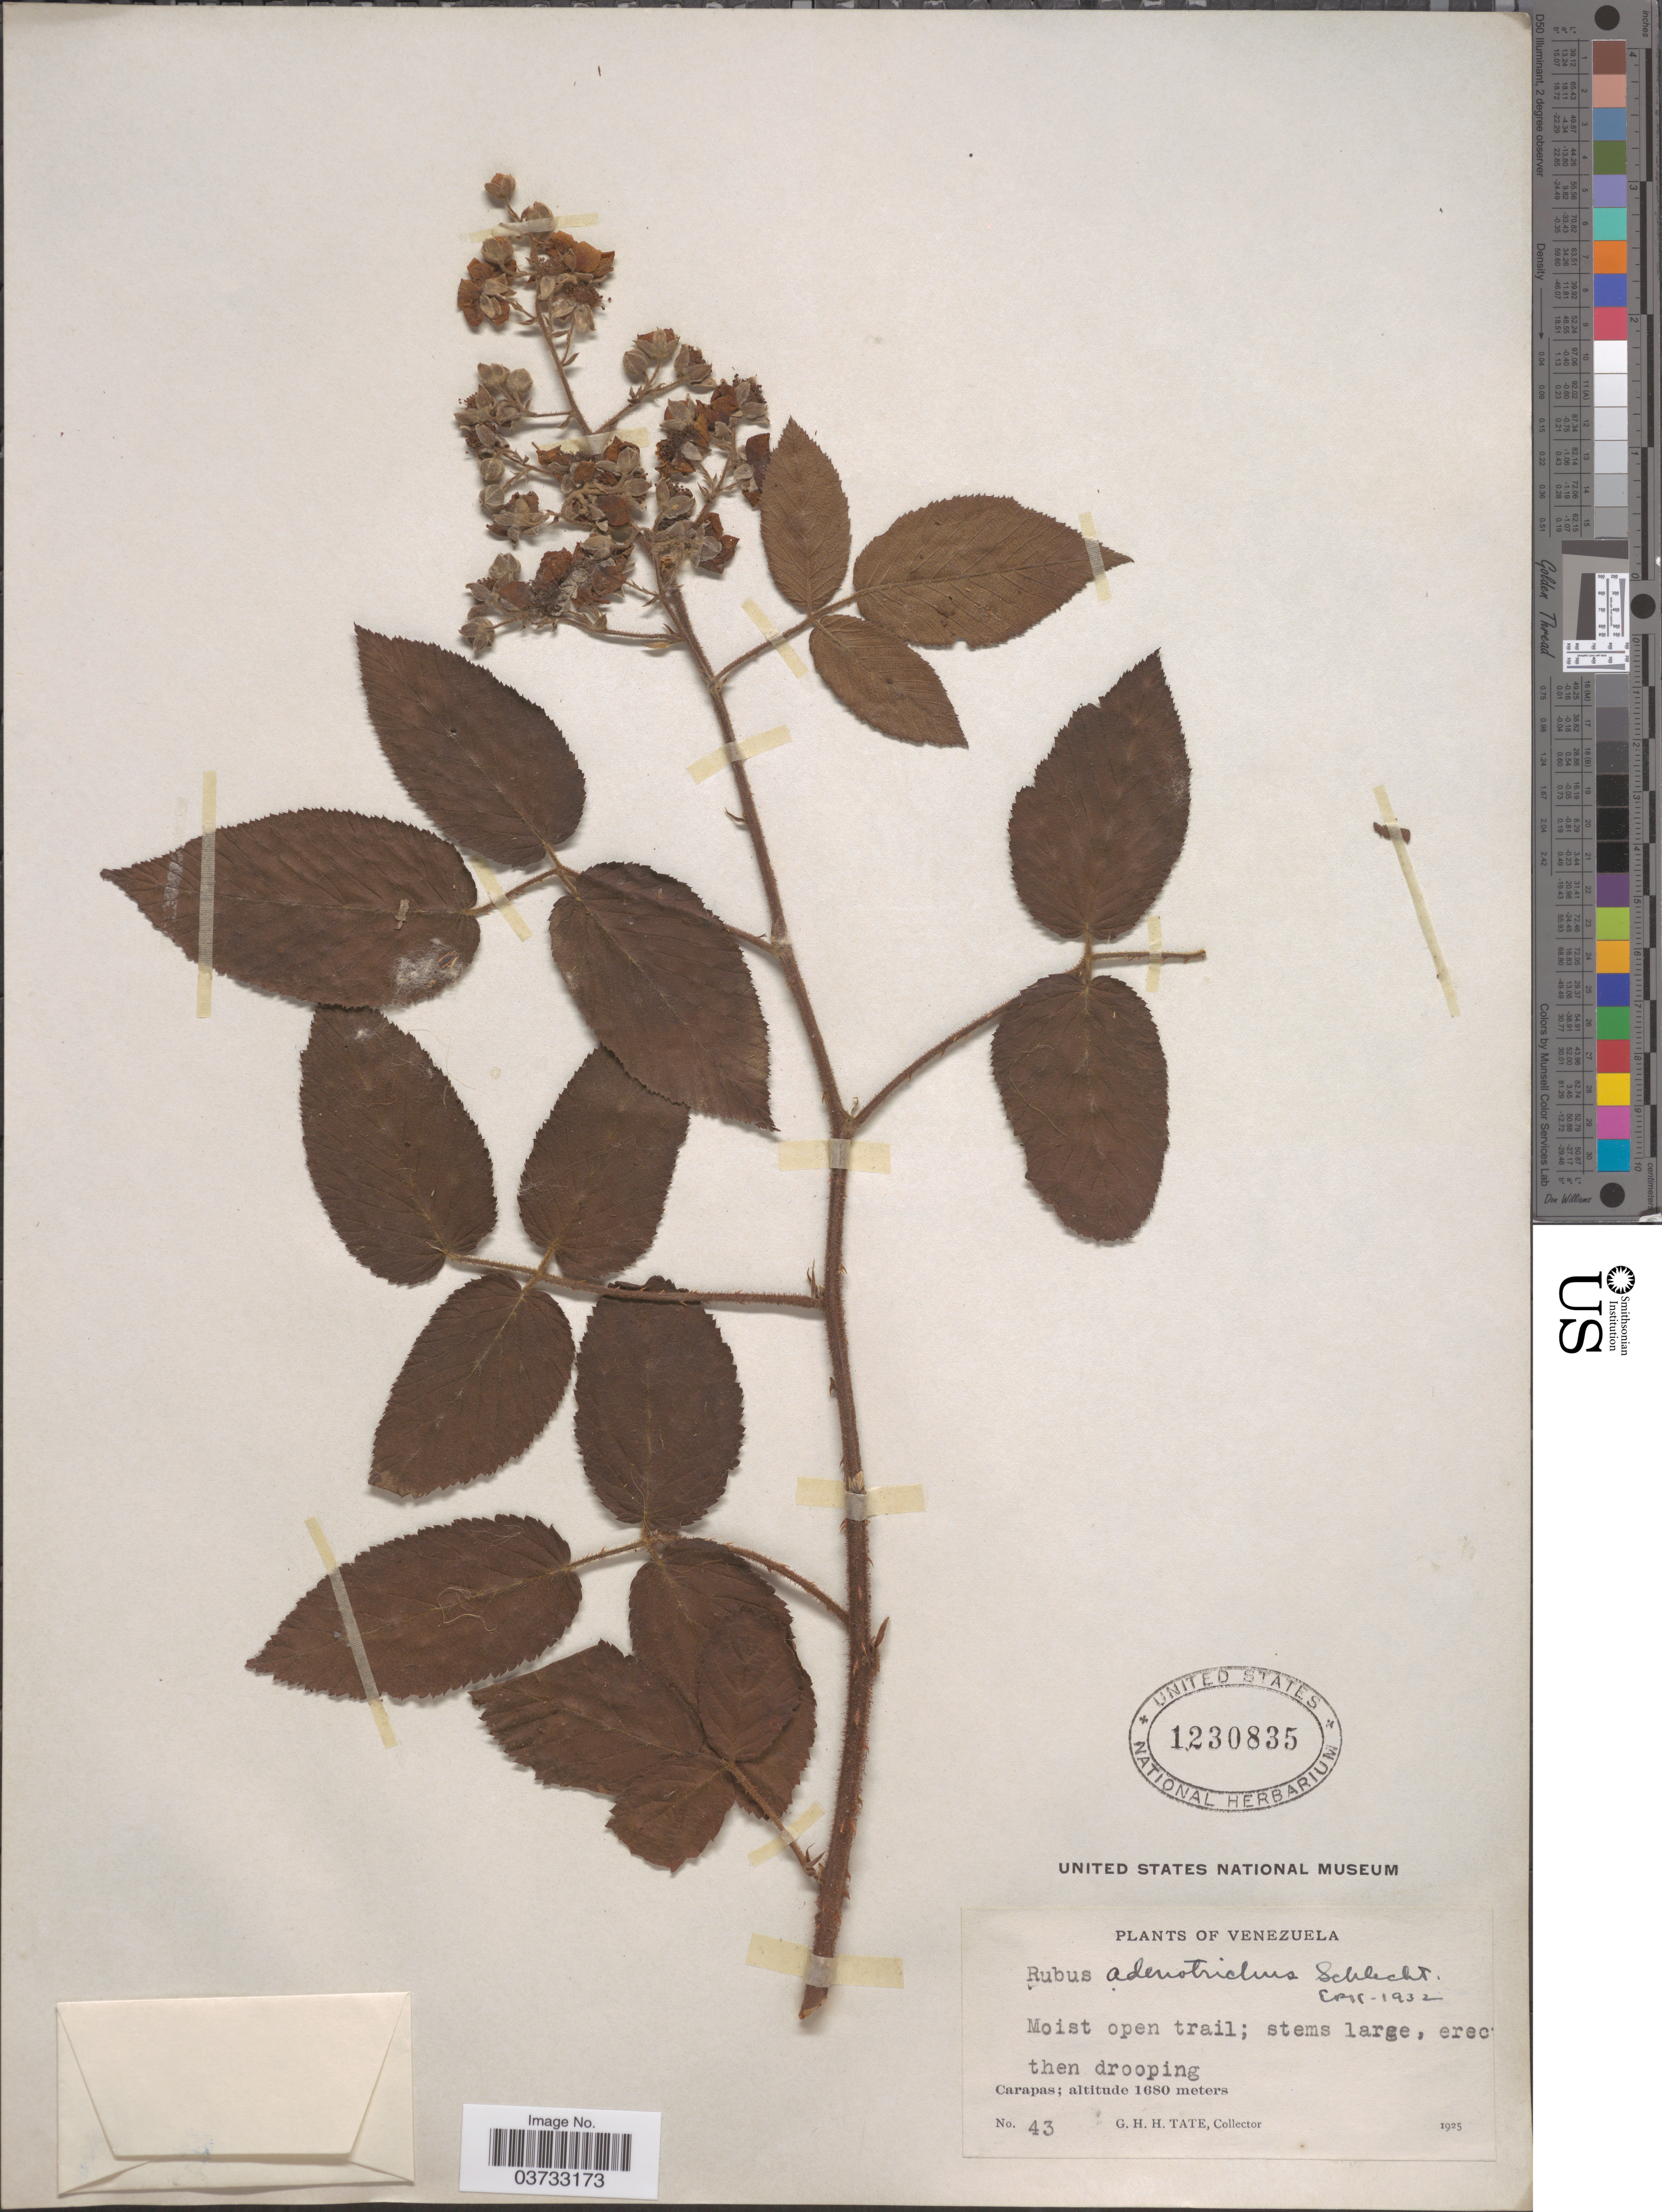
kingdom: Plantae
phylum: Tracheophyta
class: Magnoliopsida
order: Rosales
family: Rosaceae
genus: Rubus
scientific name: Rubus adenotrichos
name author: Schltdl.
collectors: G. H. H.Tate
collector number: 43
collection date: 1925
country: Venezuela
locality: Carapas.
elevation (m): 1680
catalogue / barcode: US 1230835